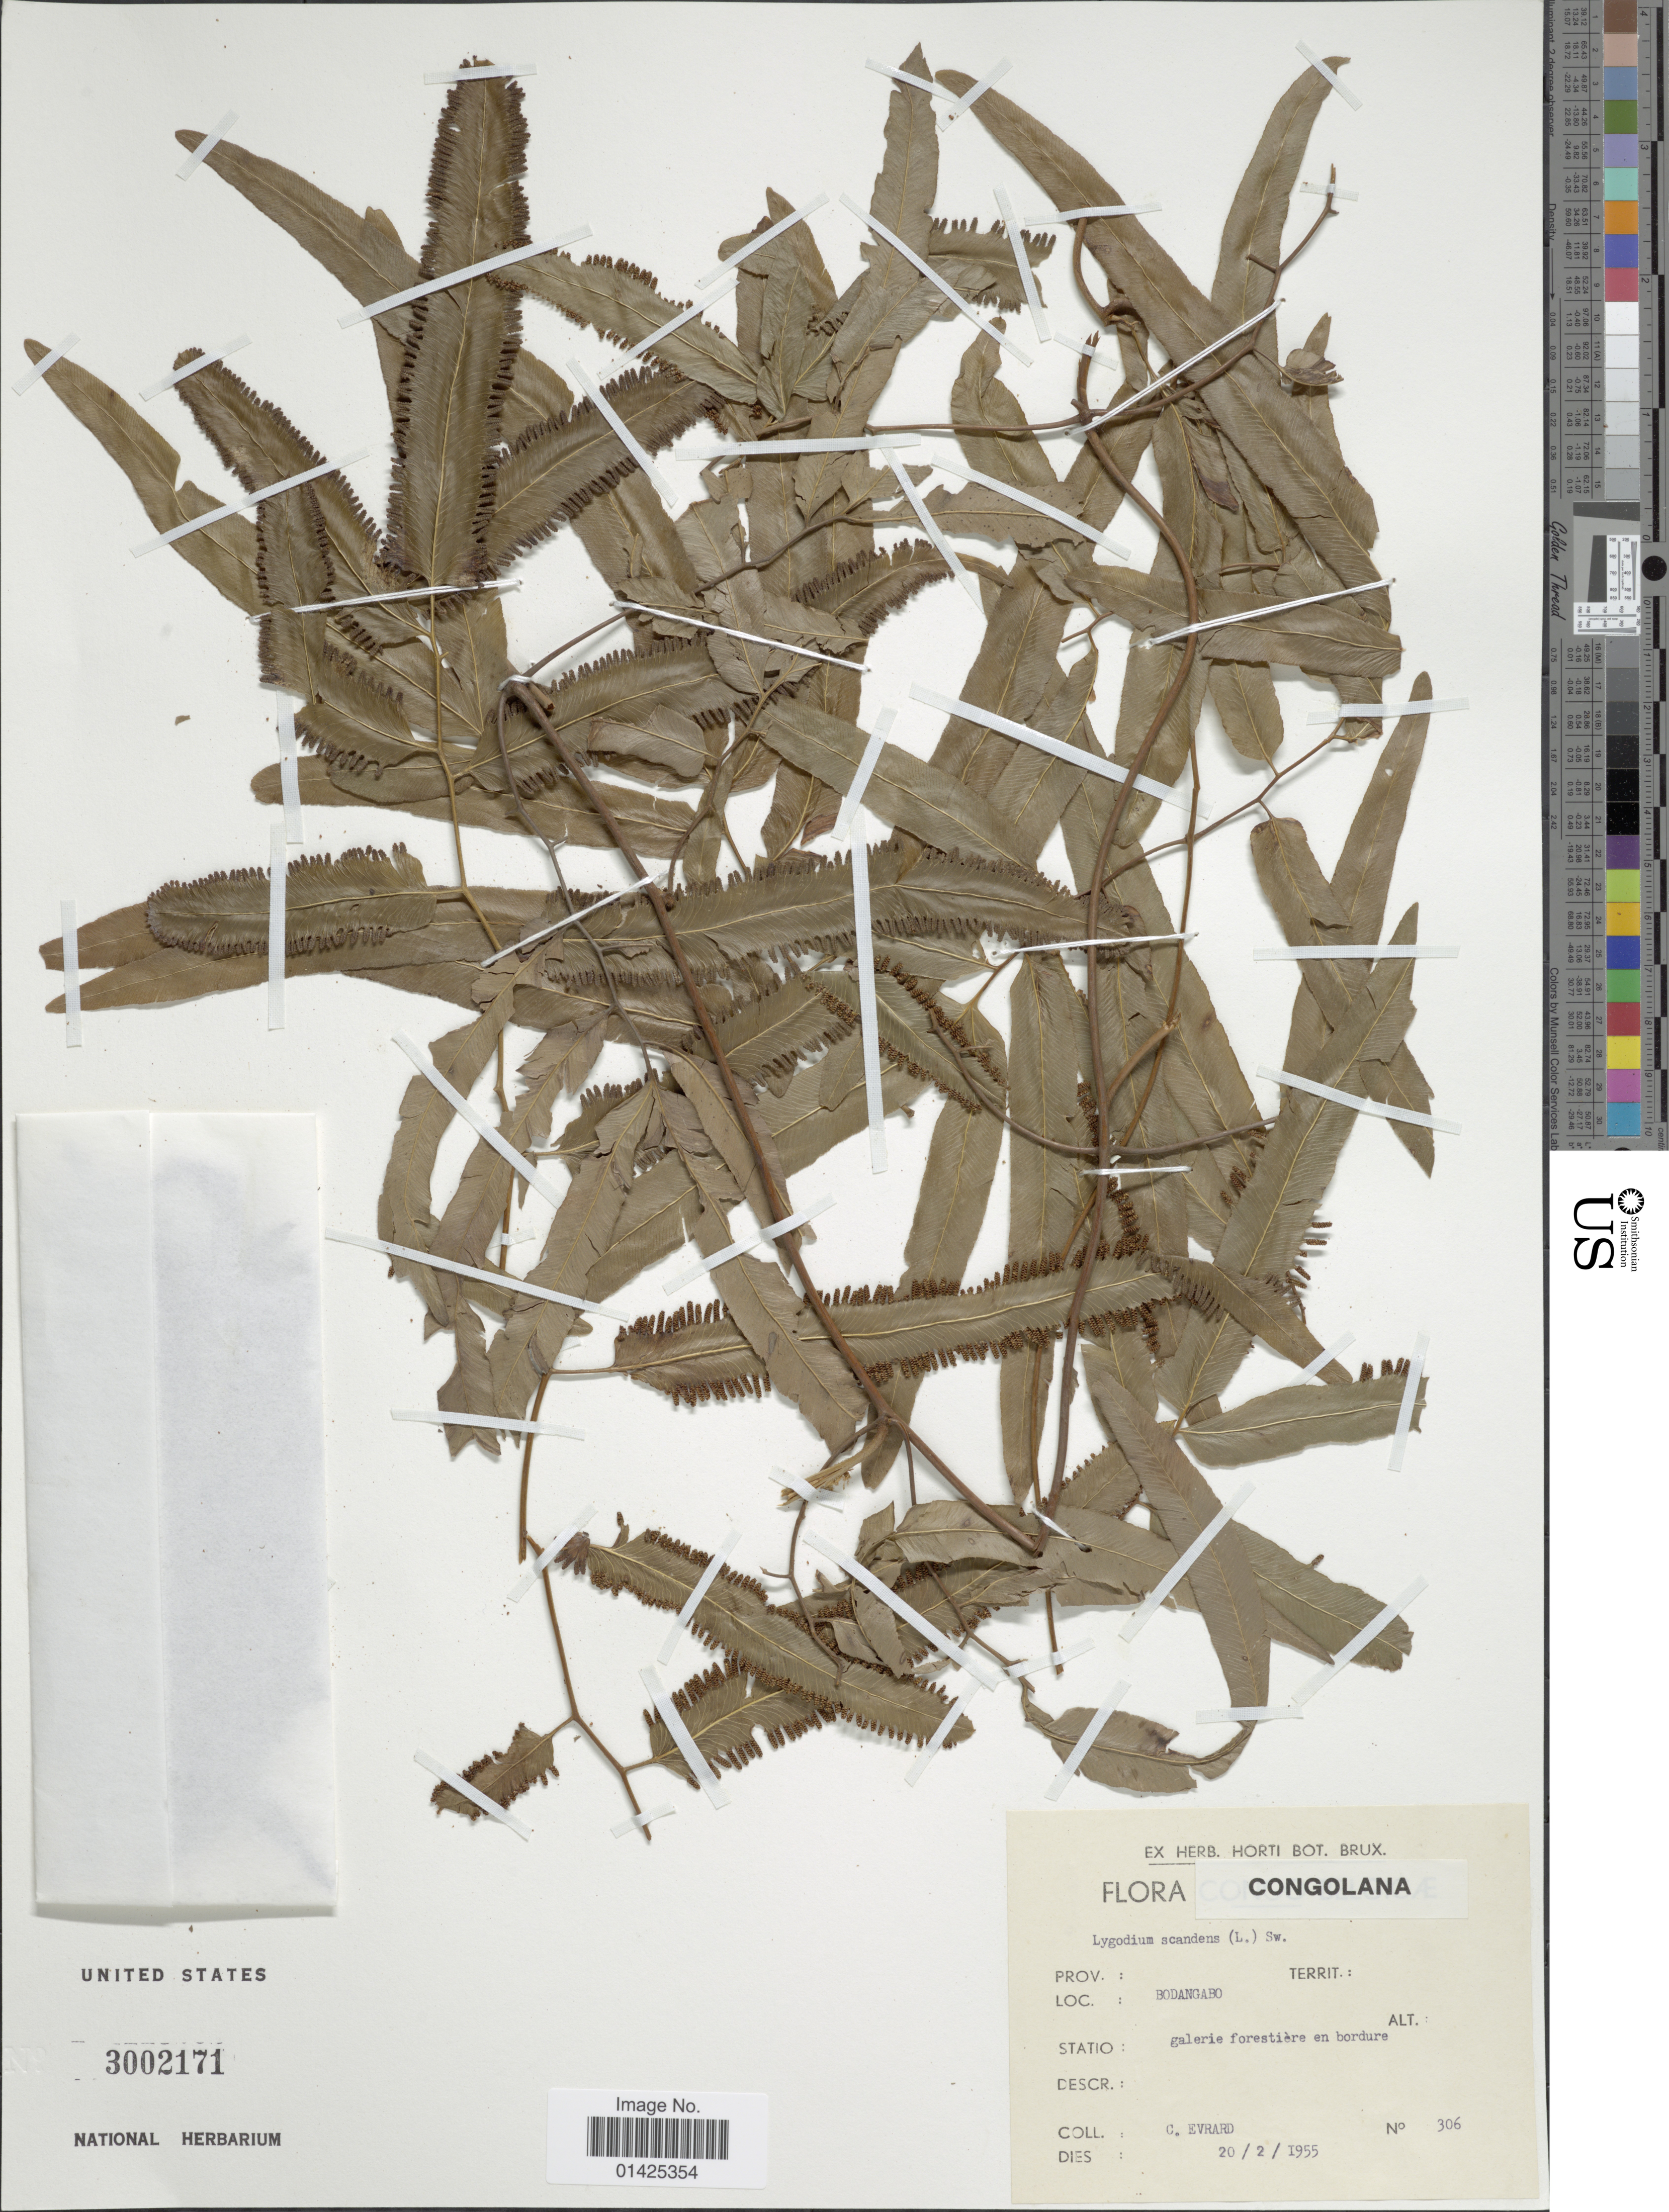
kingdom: Plantae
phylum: Tracheophyta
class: Polypodiopsida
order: Schizaeales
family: Lygodiaceae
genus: Lygodium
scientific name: Lygodium microphyllum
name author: (Cav.) R. Br.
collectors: C. Evrard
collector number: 306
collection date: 1955-02-20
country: Congo, Democratic Republic of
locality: Bodangabo.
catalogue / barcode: US 3002171